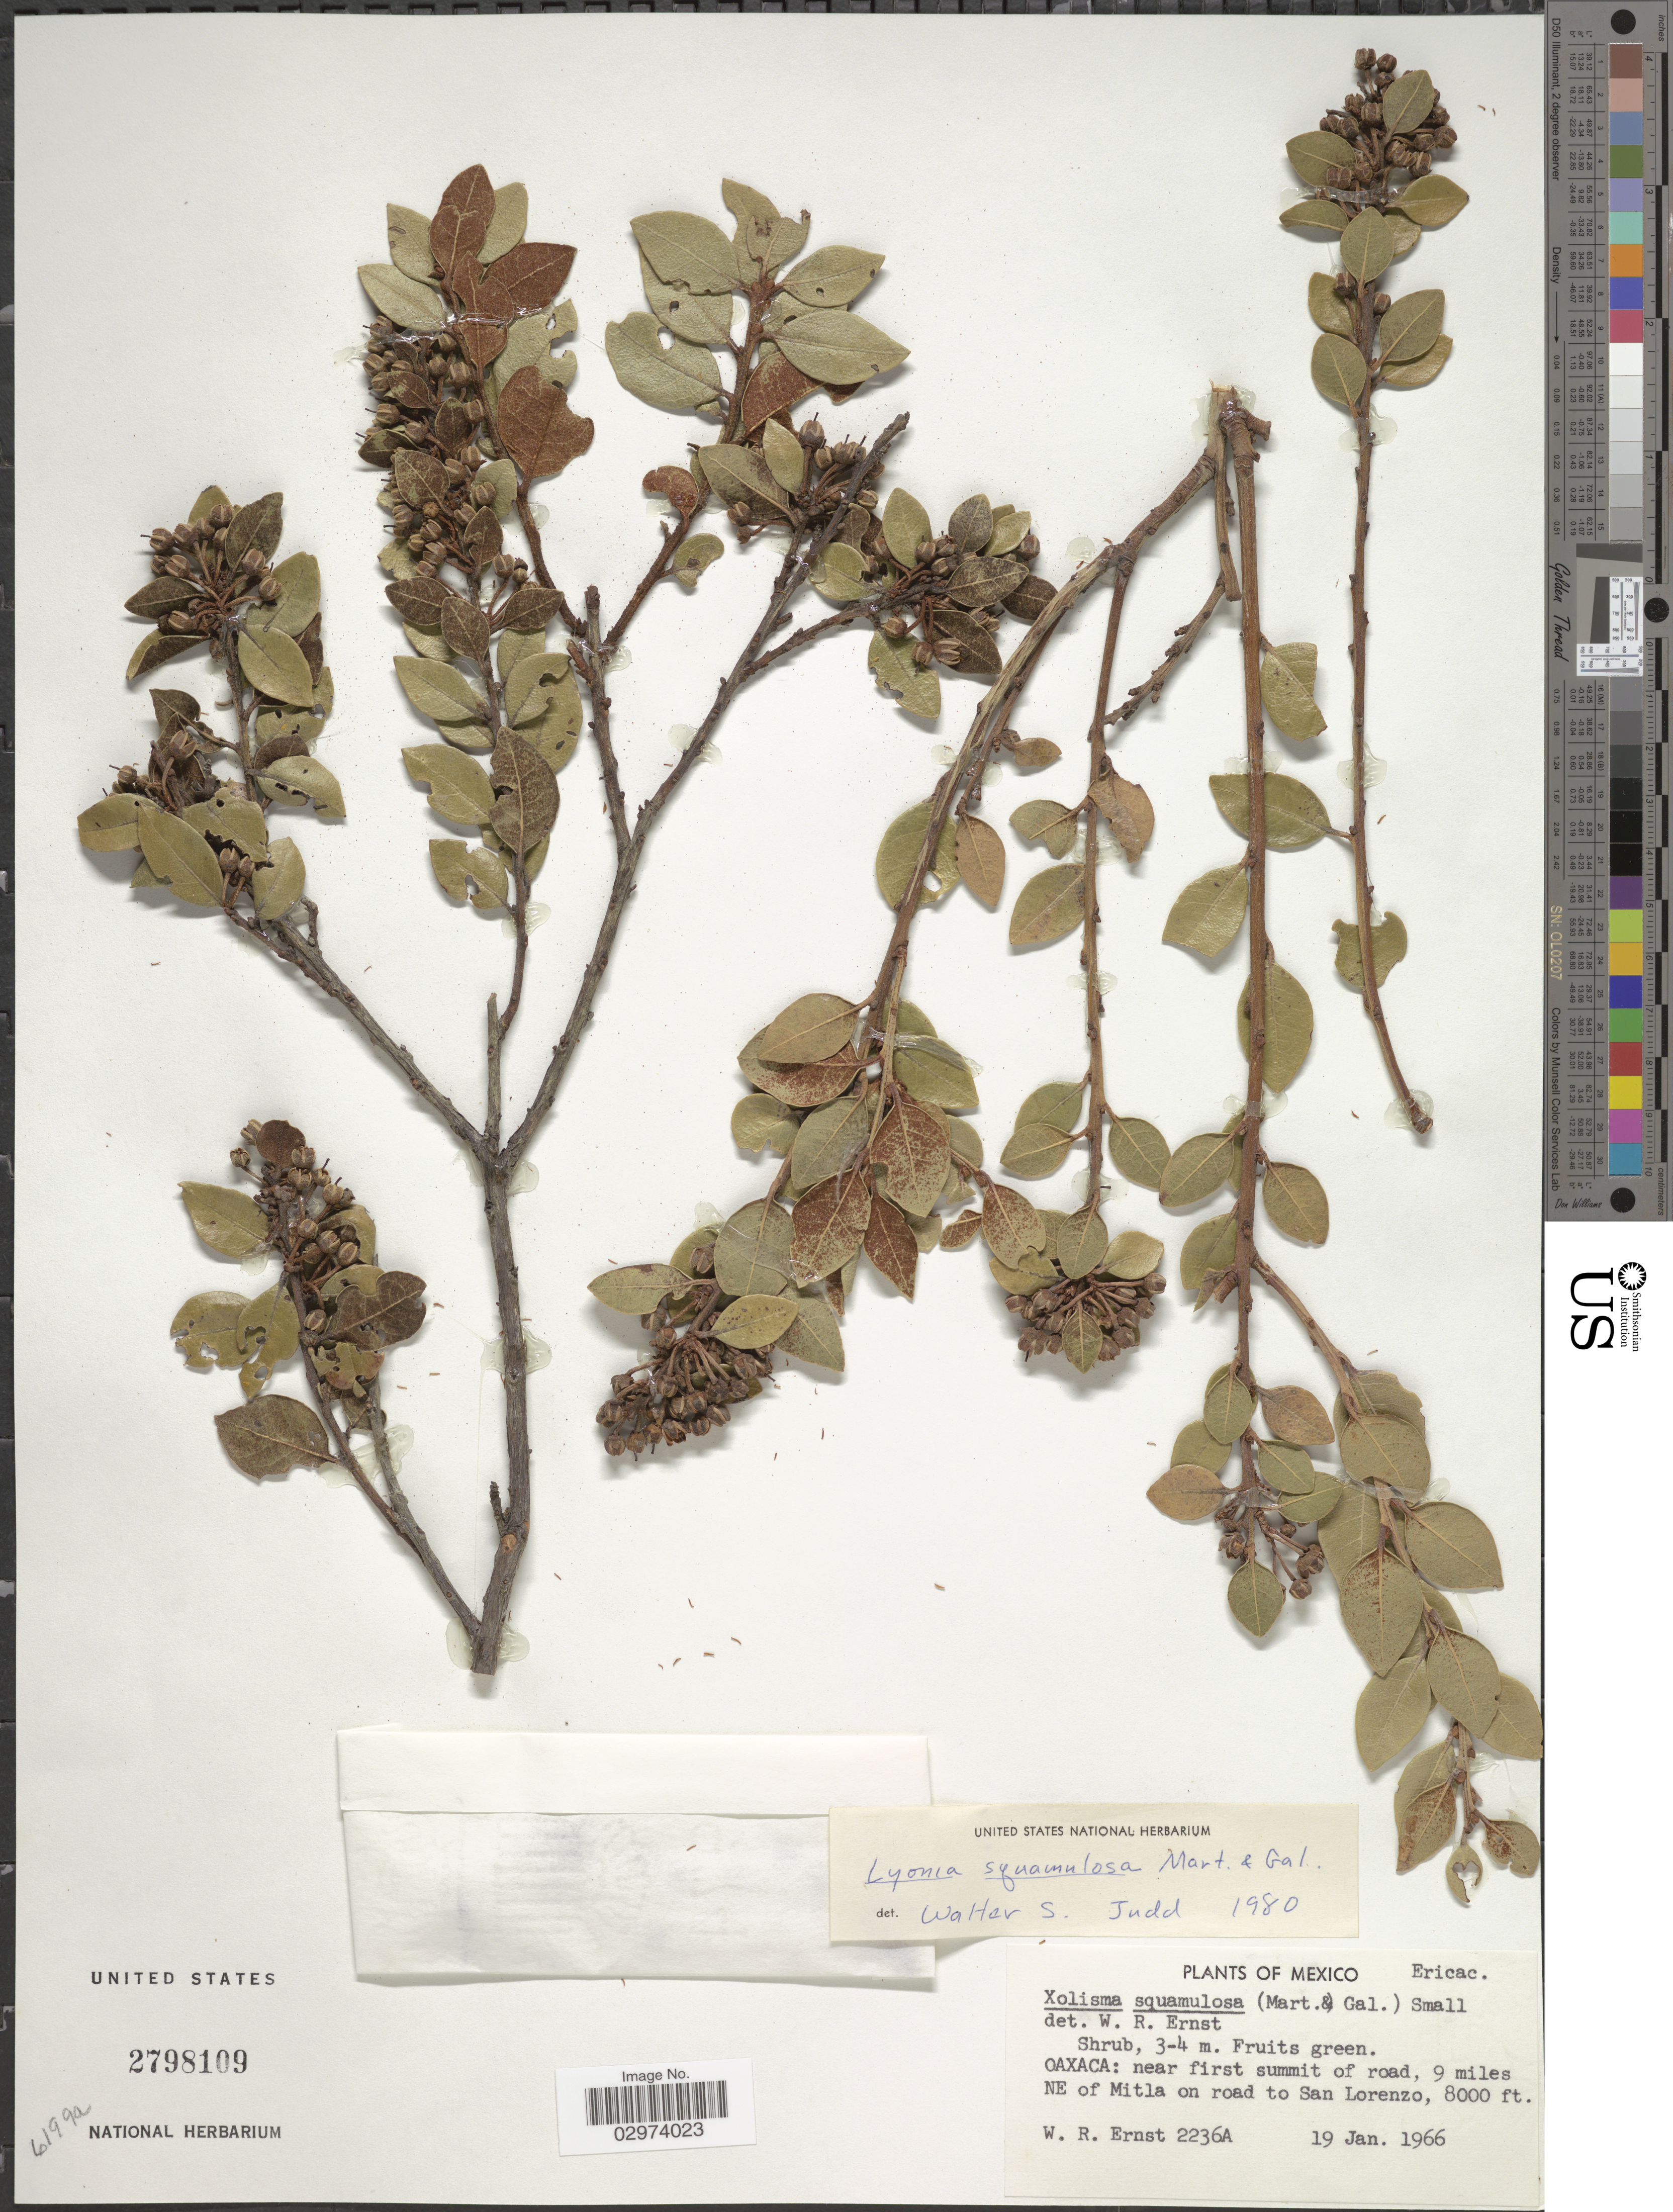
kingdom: Plantae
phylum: Tracheophyta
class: Magnoliopsida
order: Ericales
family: Ericaceae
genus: Lyonia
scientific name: Lyonia squamulosa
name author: M. Martens & Galeotti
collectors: W. R. Ernst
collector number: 2236A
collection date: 1966-01-19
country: Mexico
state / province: Oaxaca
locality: Oaxaca: near first summit of road, 9 miles NE of Mitla on road to San Lorenzo.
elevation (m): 2438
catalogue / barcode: US 2798109